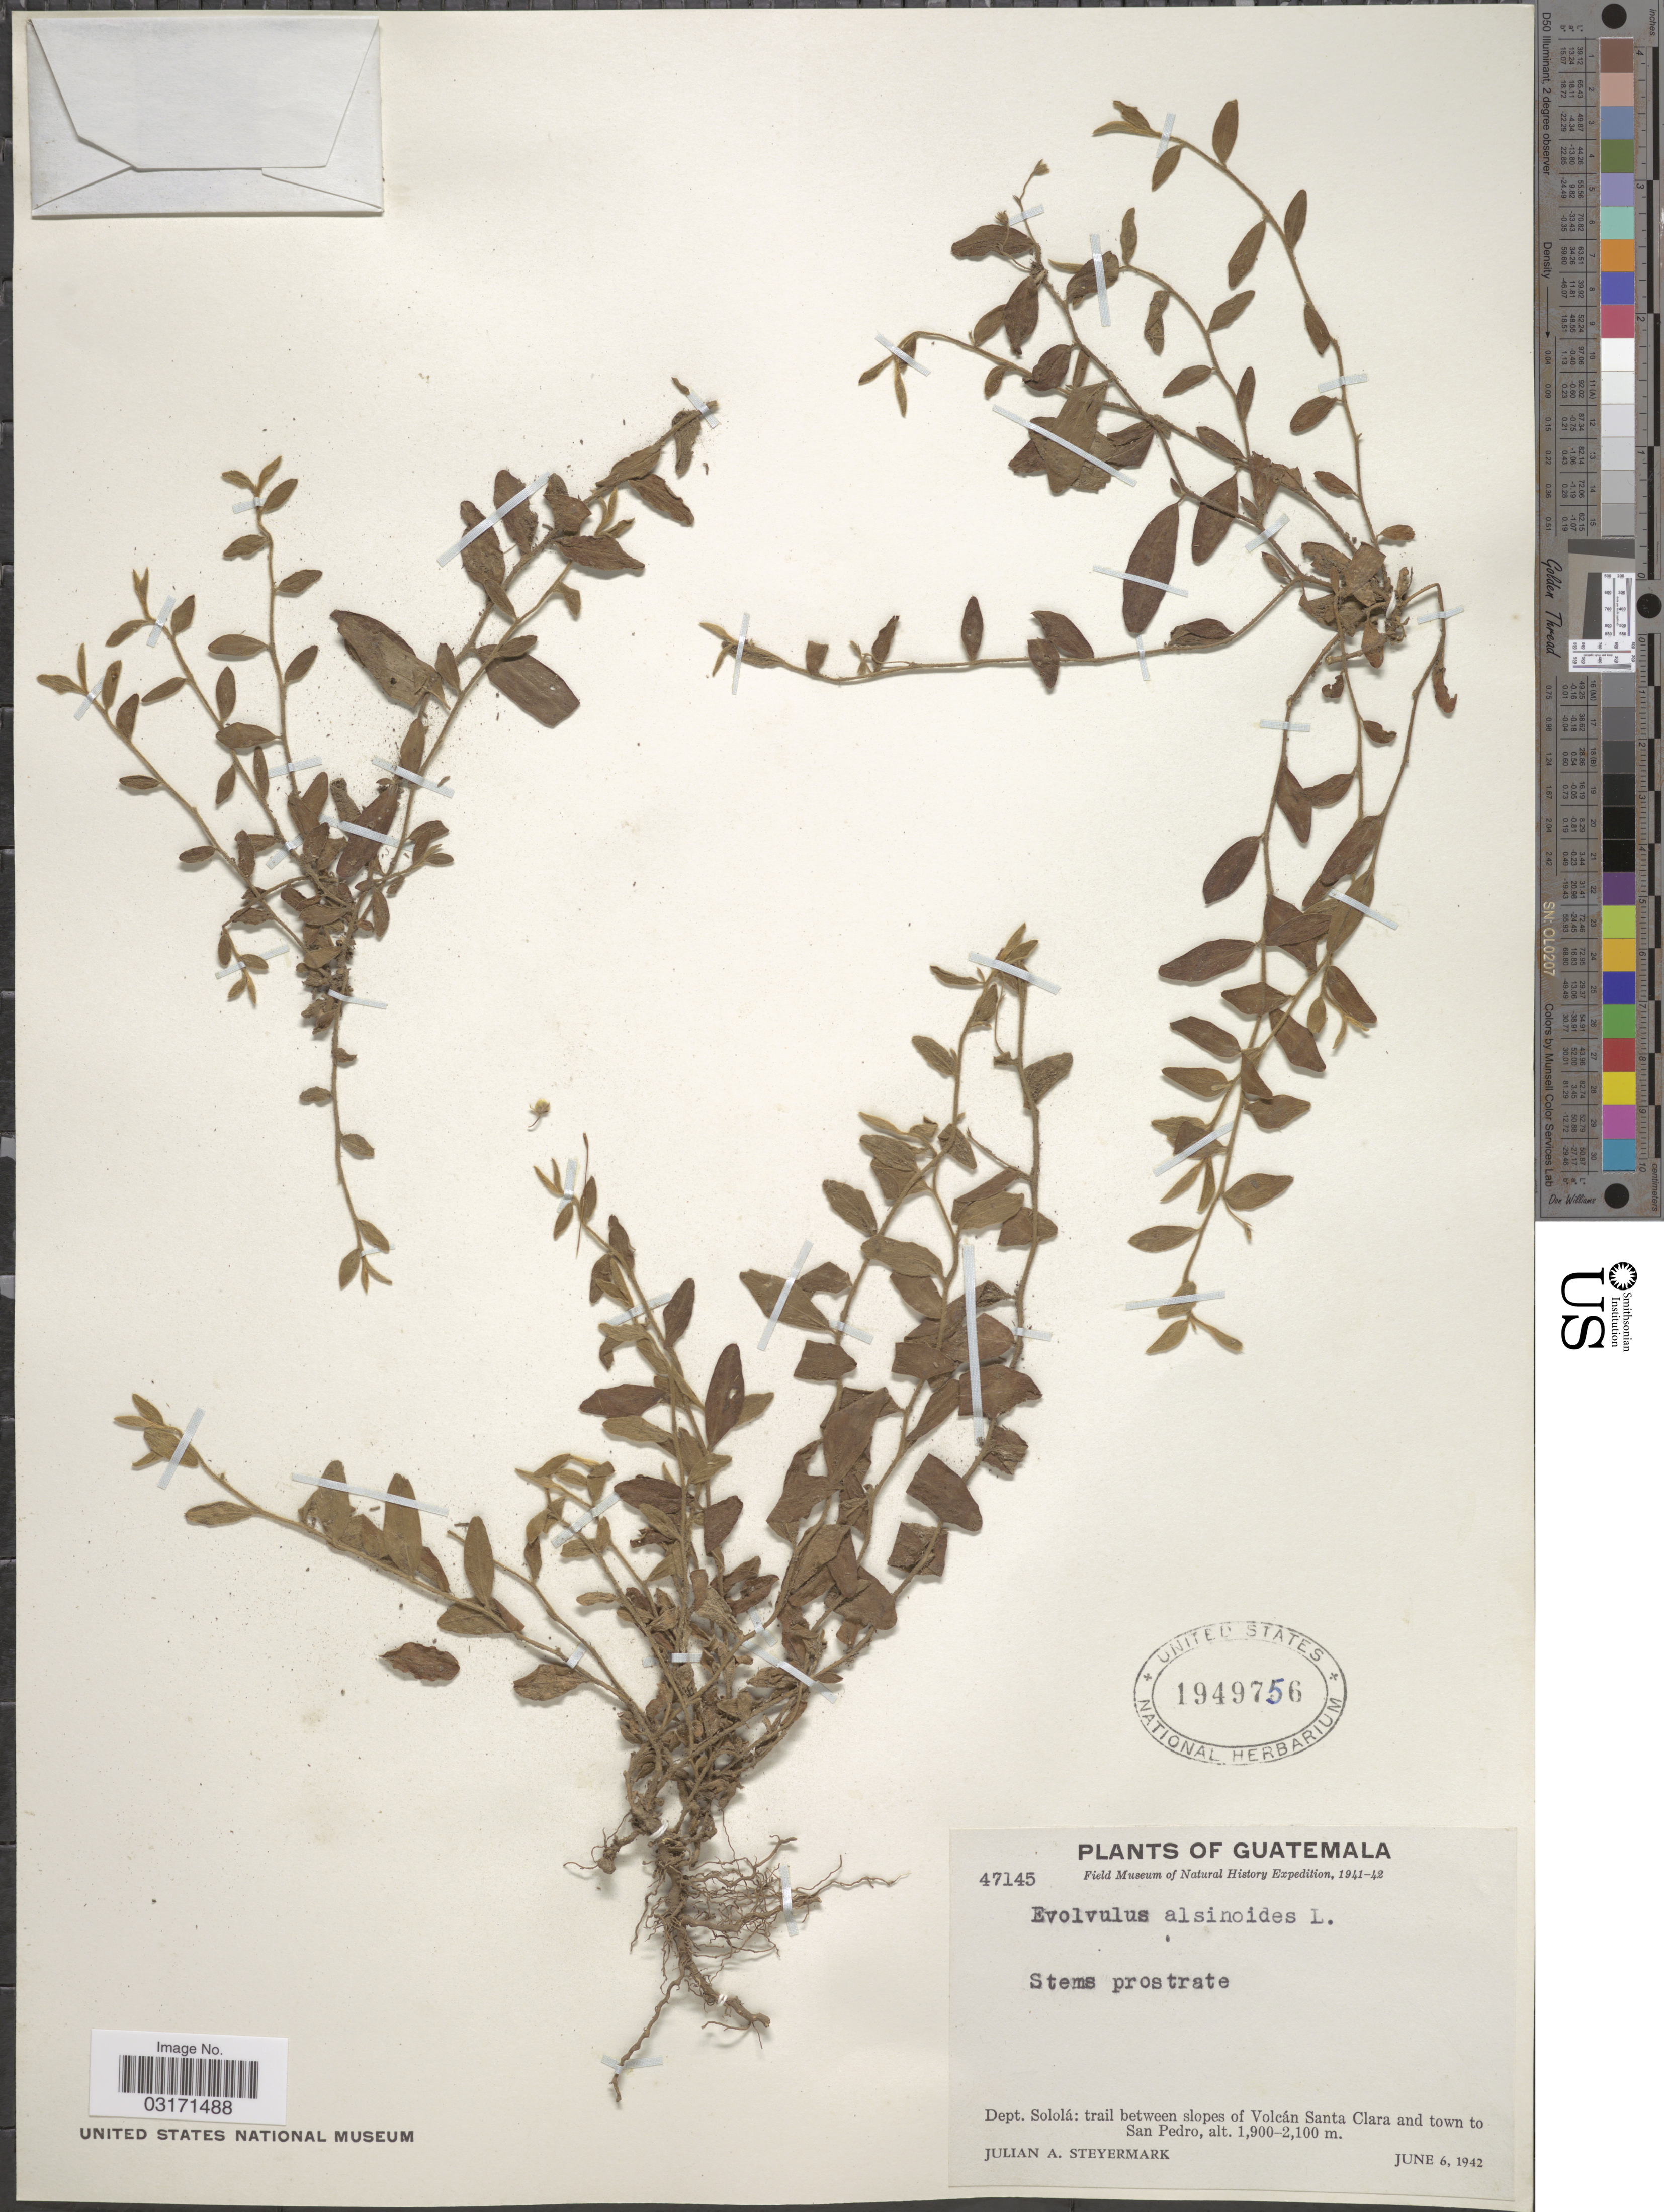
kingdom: Plantae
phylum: Tracheophyta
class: Magnoliopsida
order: Solanales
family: Convolvulaceae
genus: Evolvulus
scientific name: Evolvulus alsinoides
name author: (L.) L.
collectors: J. Steyermark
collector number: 47145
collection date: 1942-06-06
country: Guatemala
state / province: Sololá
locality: Dept. Sololá: trail between slopes of Volcán Santa Clara and town to San Pedro.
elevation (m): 1900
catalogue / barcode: US 1949756